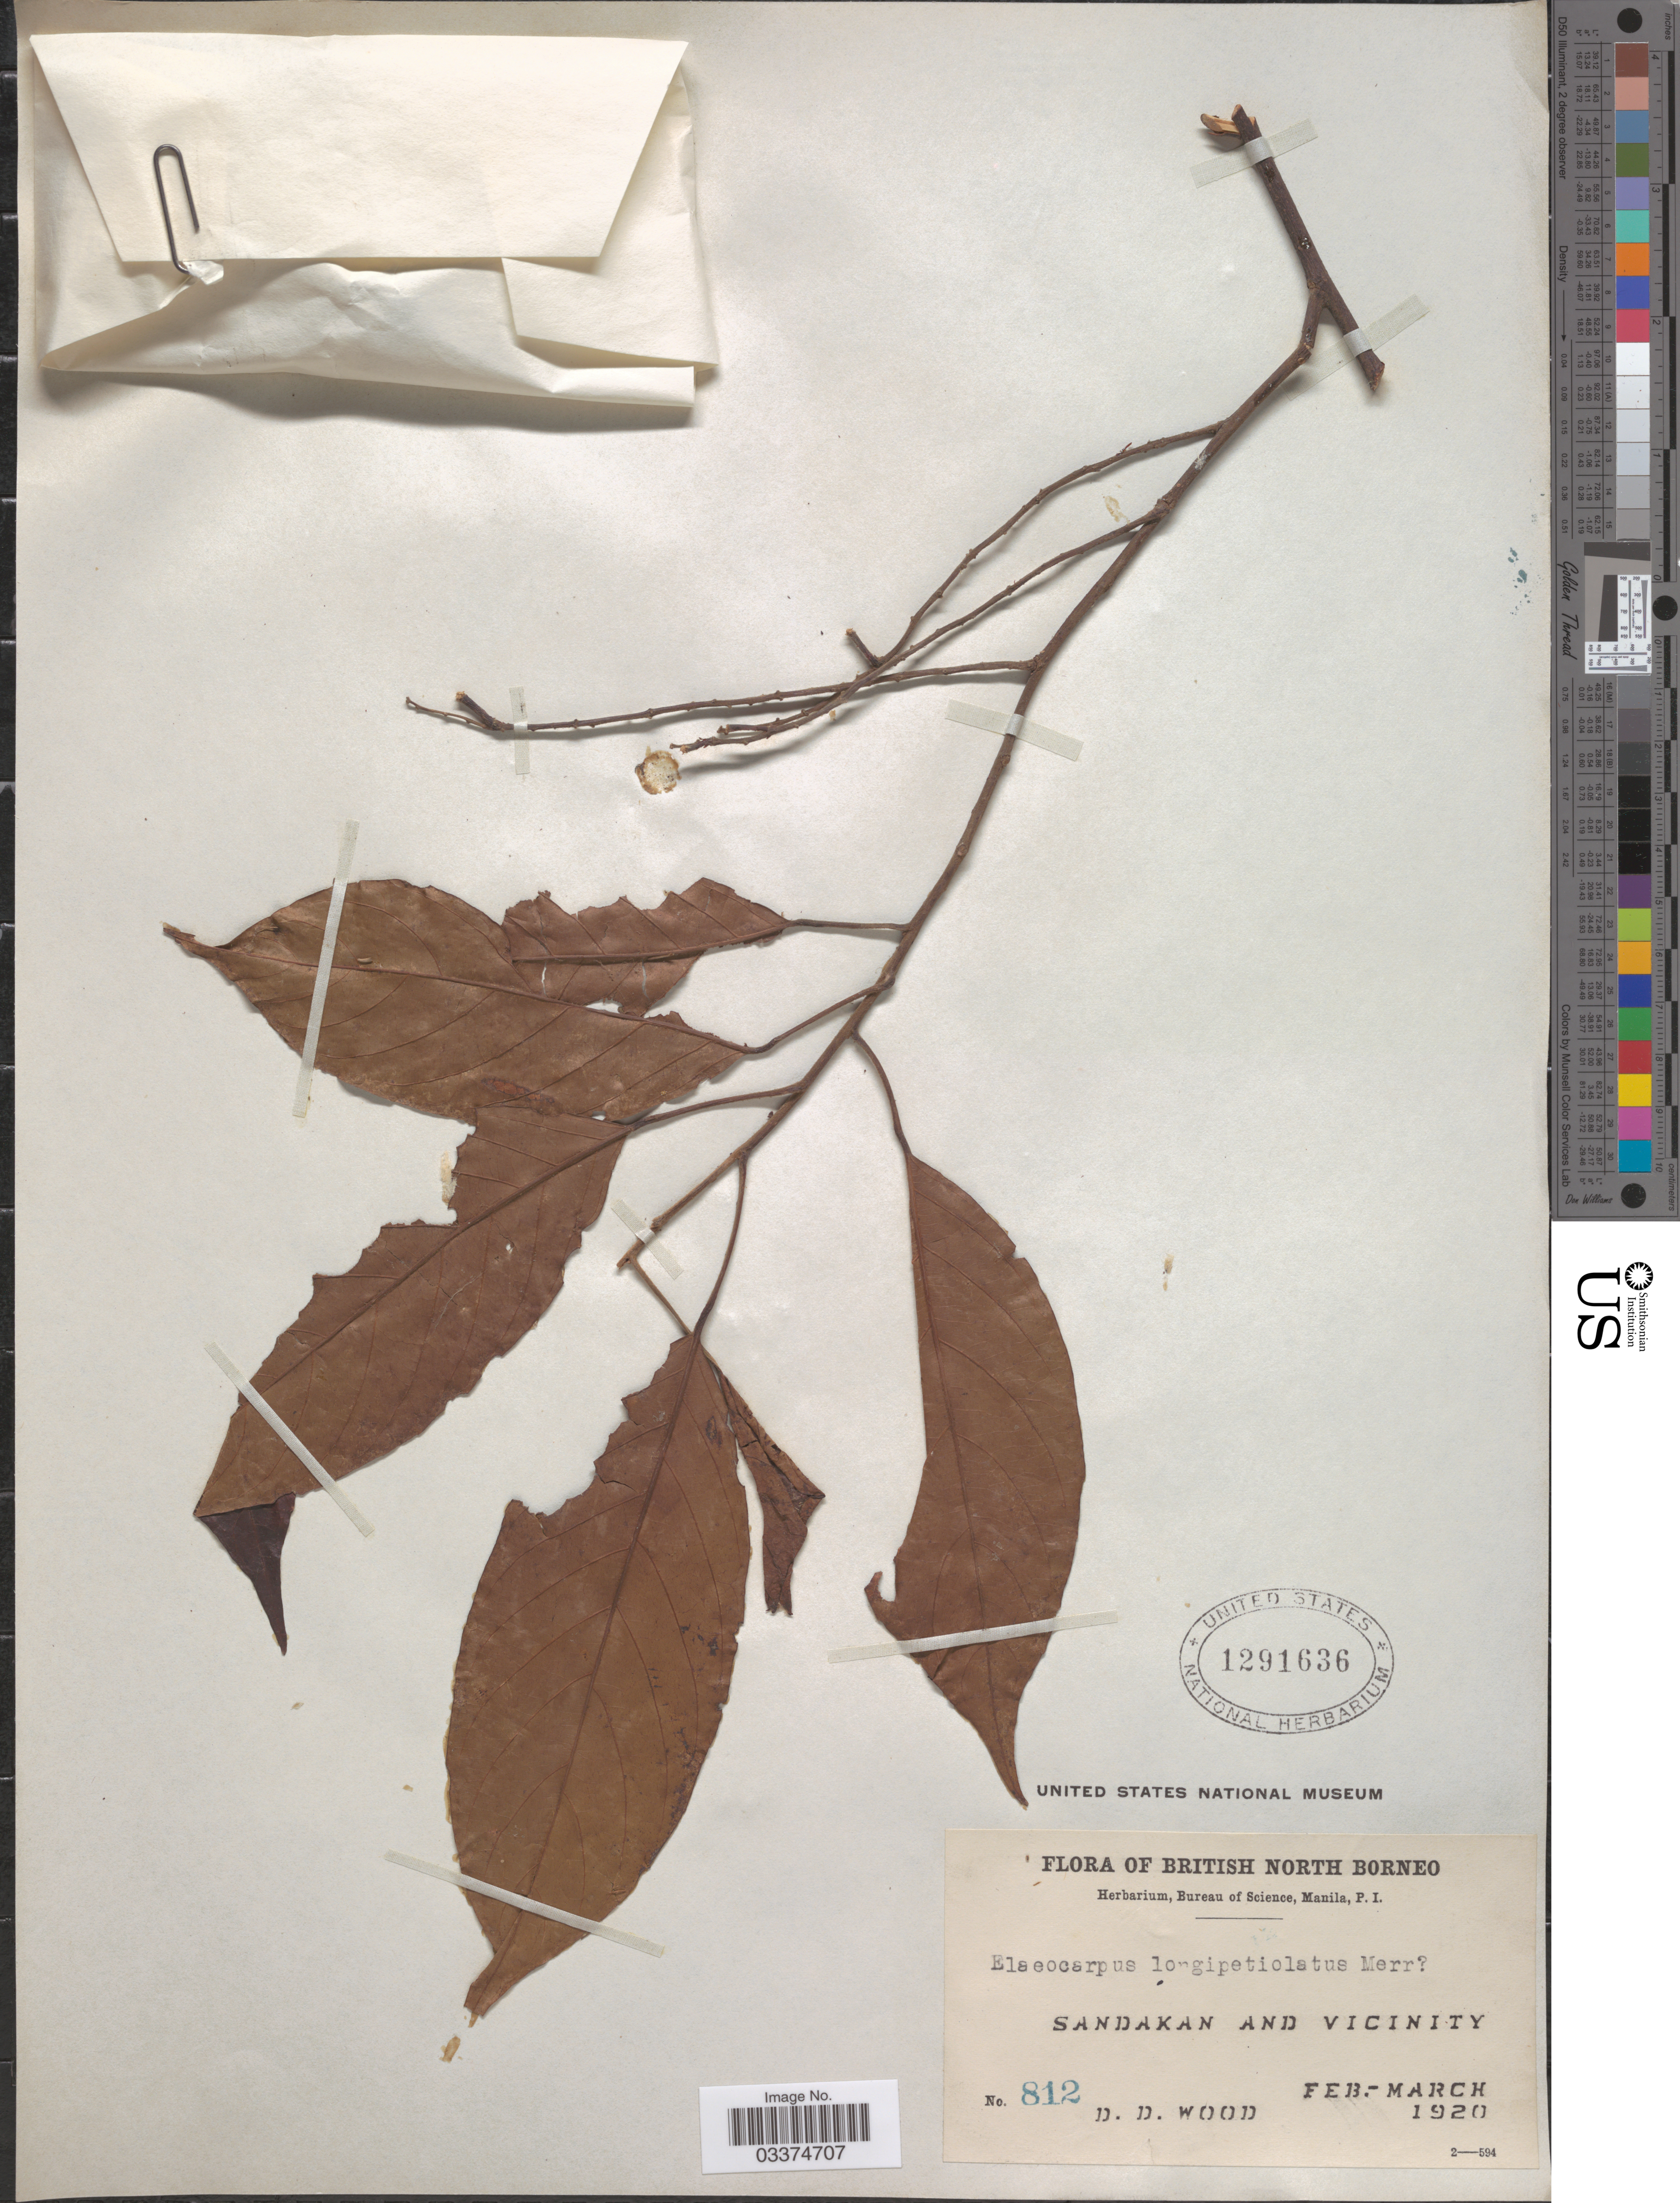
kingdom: Plantae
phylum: Tracheophyta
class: Magnoliopsida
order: Oxalidales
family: Elaeocarpaceae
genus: Elaeocarpus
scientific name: Elaeocarpus stipularis var. longipetiolatus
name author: Merr.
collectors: D. Wood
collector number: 812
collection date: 1920-02/1920-03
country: Malaysia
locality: British North Borneo. Sandakan and vicinity.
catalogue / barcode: US 1291636